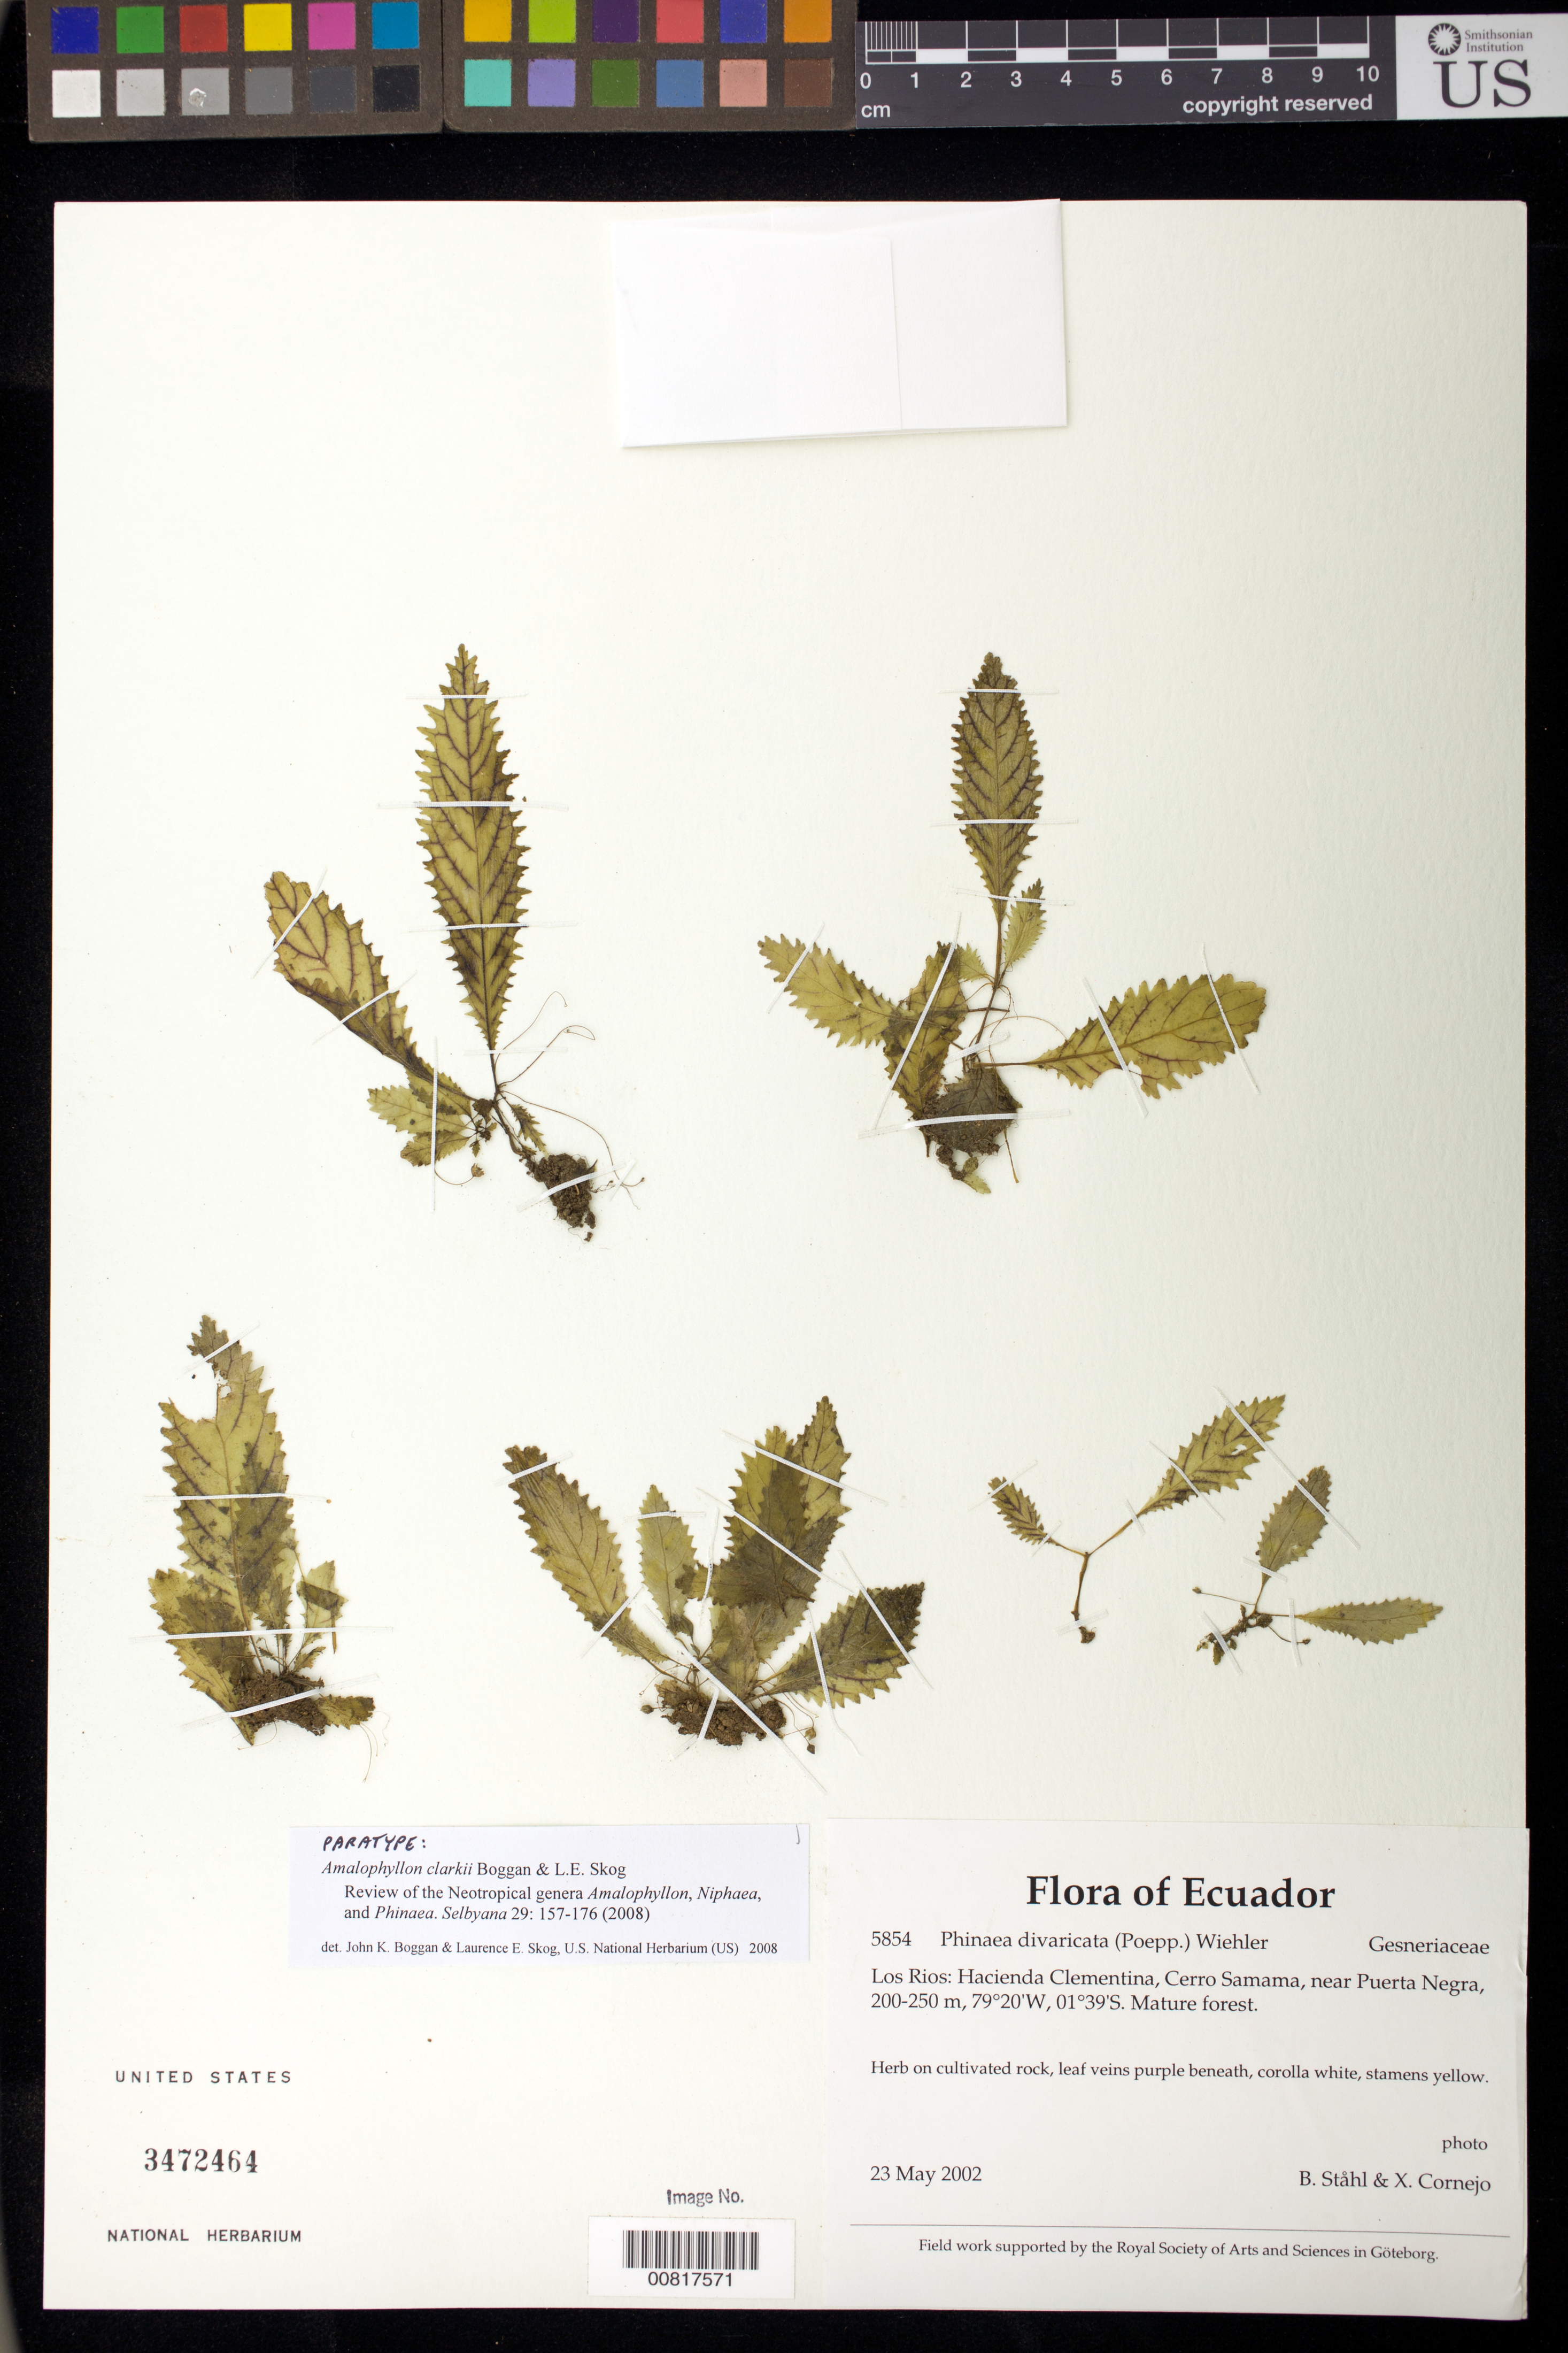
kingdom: Plantae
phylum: Tracheophyta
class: Magnoliopsida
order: Lamiales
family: Gesneriaceae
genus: Amalophyllon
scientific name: Amalophyllon clarkii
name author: Boggan & L.E. Skog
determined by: Boggan, J. K.; Skog, L. E.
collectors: B. Ståhl & X. F. Cornejo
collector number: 5854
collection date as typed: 23 May 2002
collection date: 2002-05-23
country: Ecuador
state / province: Los Ríos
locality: Hacienda Clementina, Cerro Samama, near Puerto Negra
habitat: Mature forest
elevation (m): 200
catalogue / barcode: US 3472464